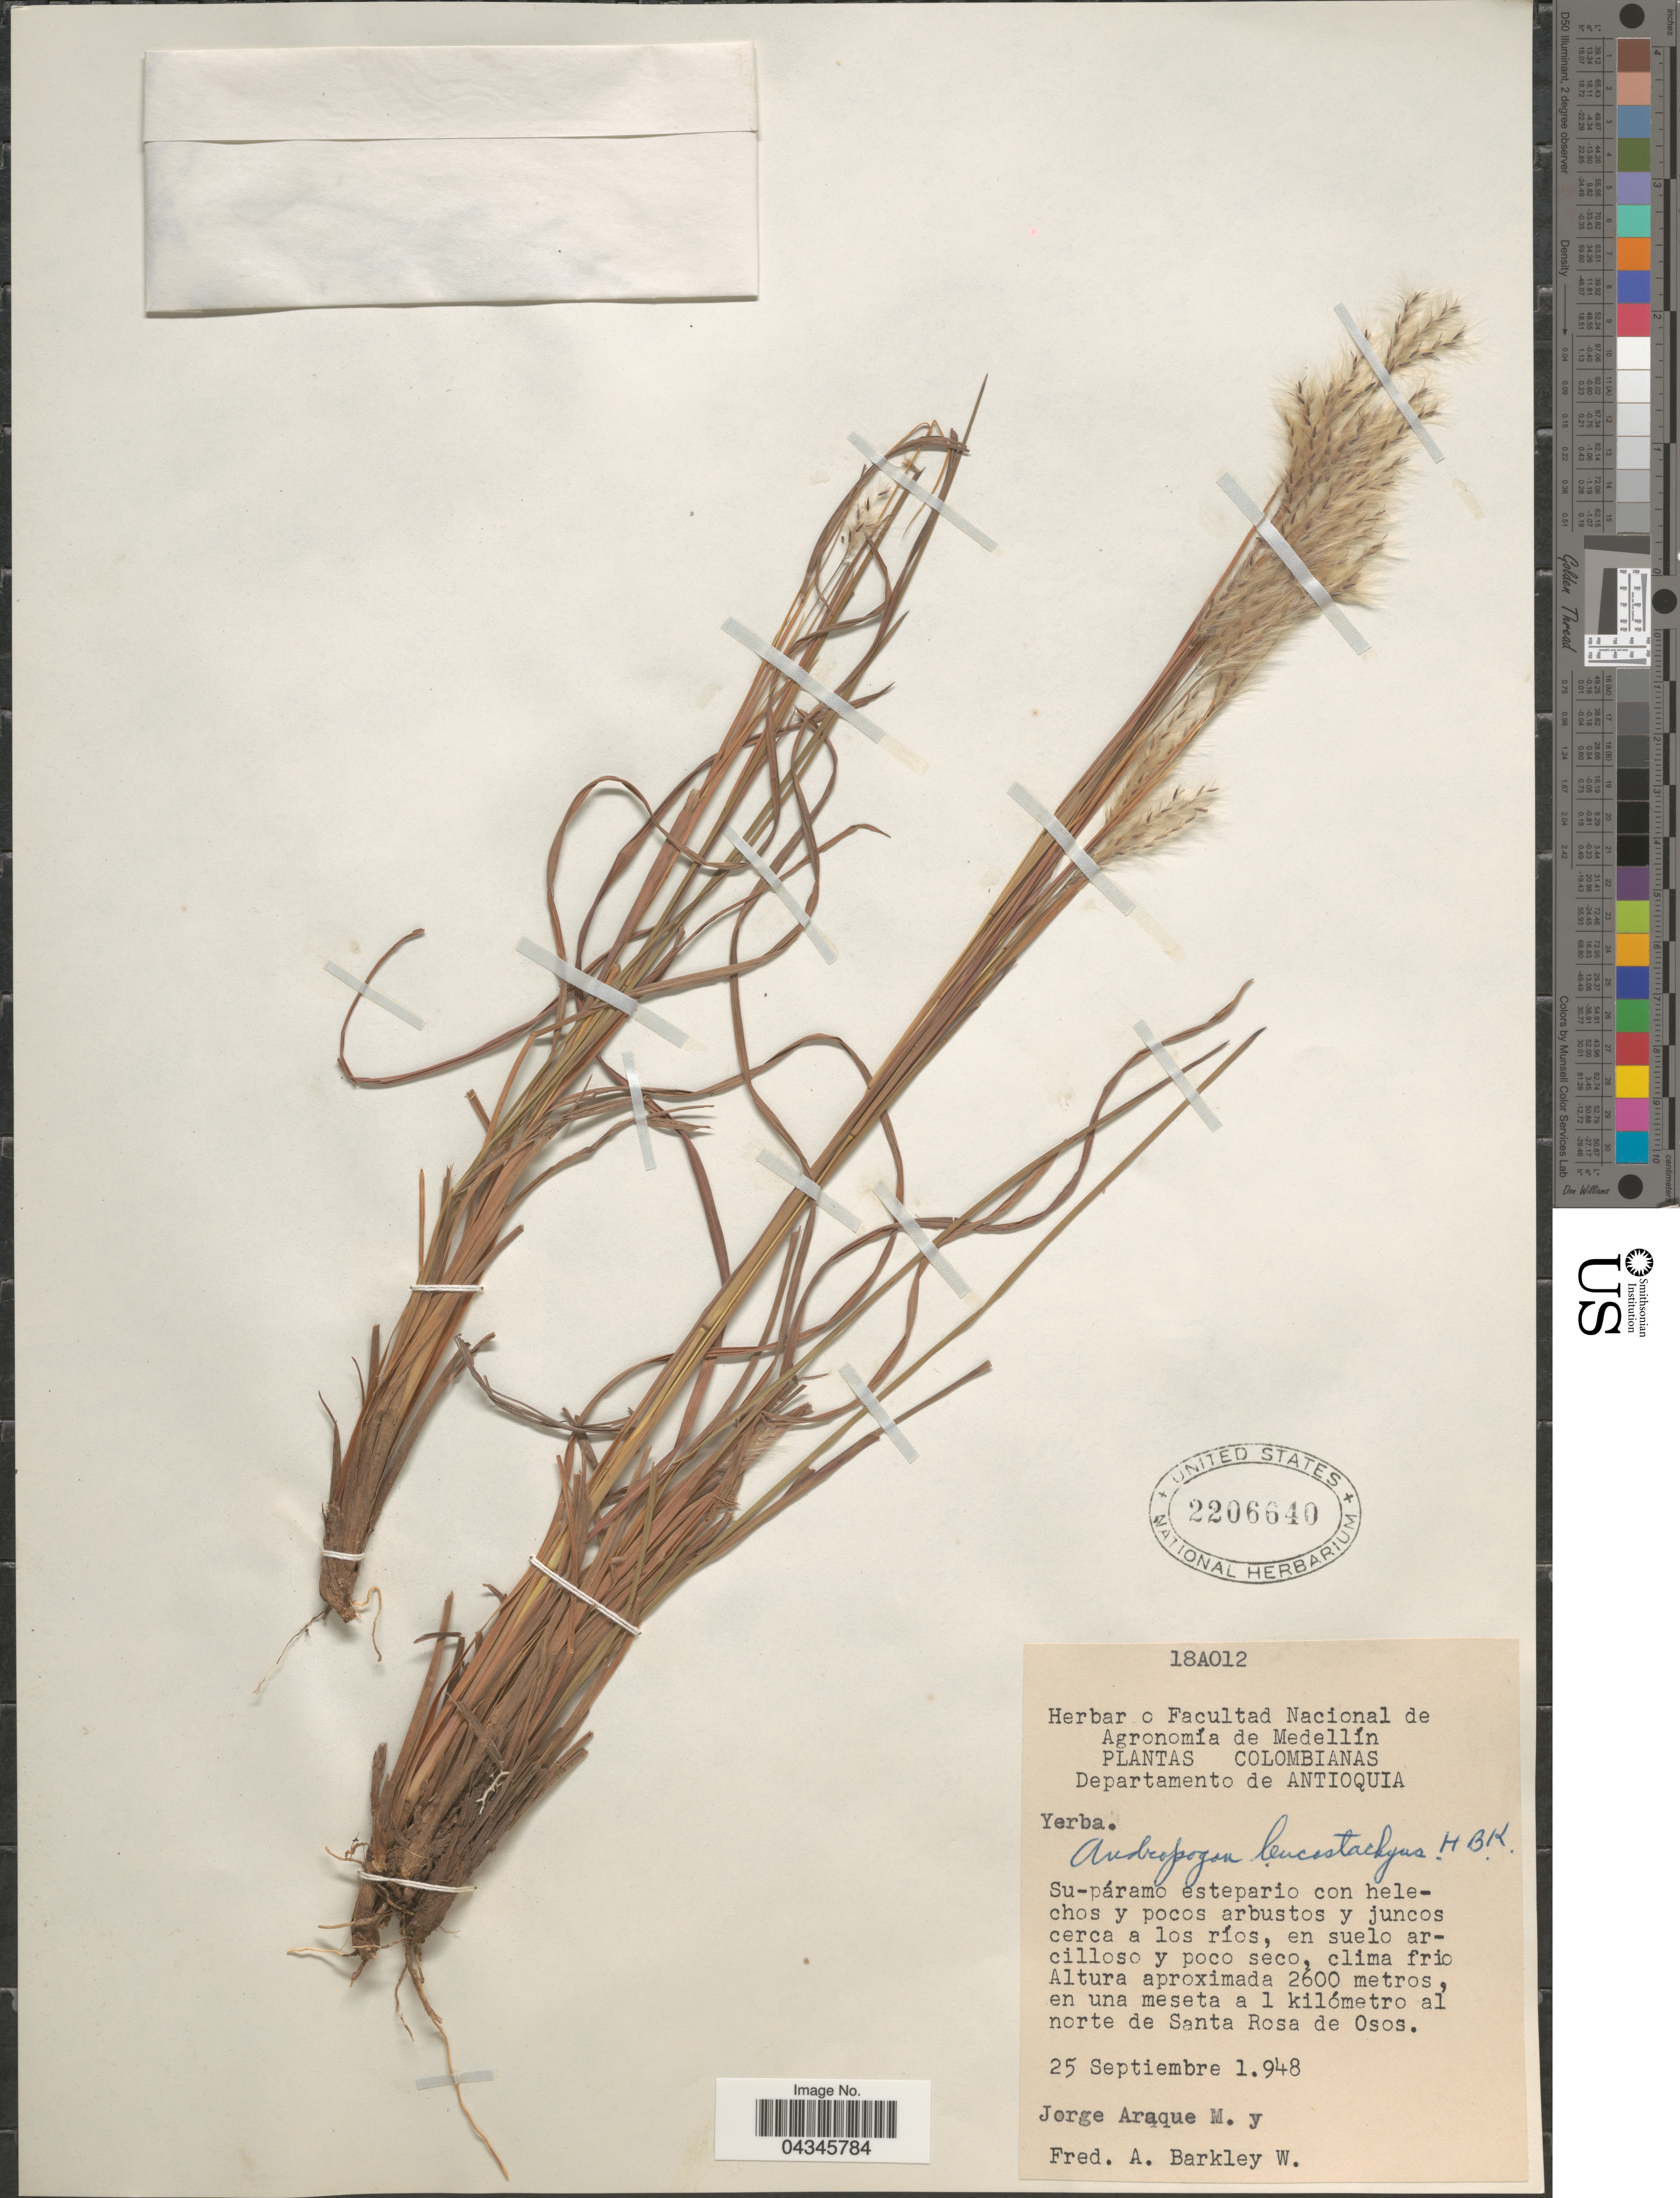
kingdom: Plantae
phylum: Tracheophyta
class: Liliopsida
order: Poales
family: Poaceae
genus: Andropogon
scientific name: Andropogon leucostachyus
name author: Kunth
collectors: J. Araque Molina & F. Barkley W.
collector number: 18A012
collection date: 1948-09-25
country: Colombia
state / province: Antioquia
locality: Departamento de Antioquia. En una meseta a 1 kilómetro al norte de Santa Rosa de Osos.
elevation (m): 2600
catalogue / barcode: US 2206640